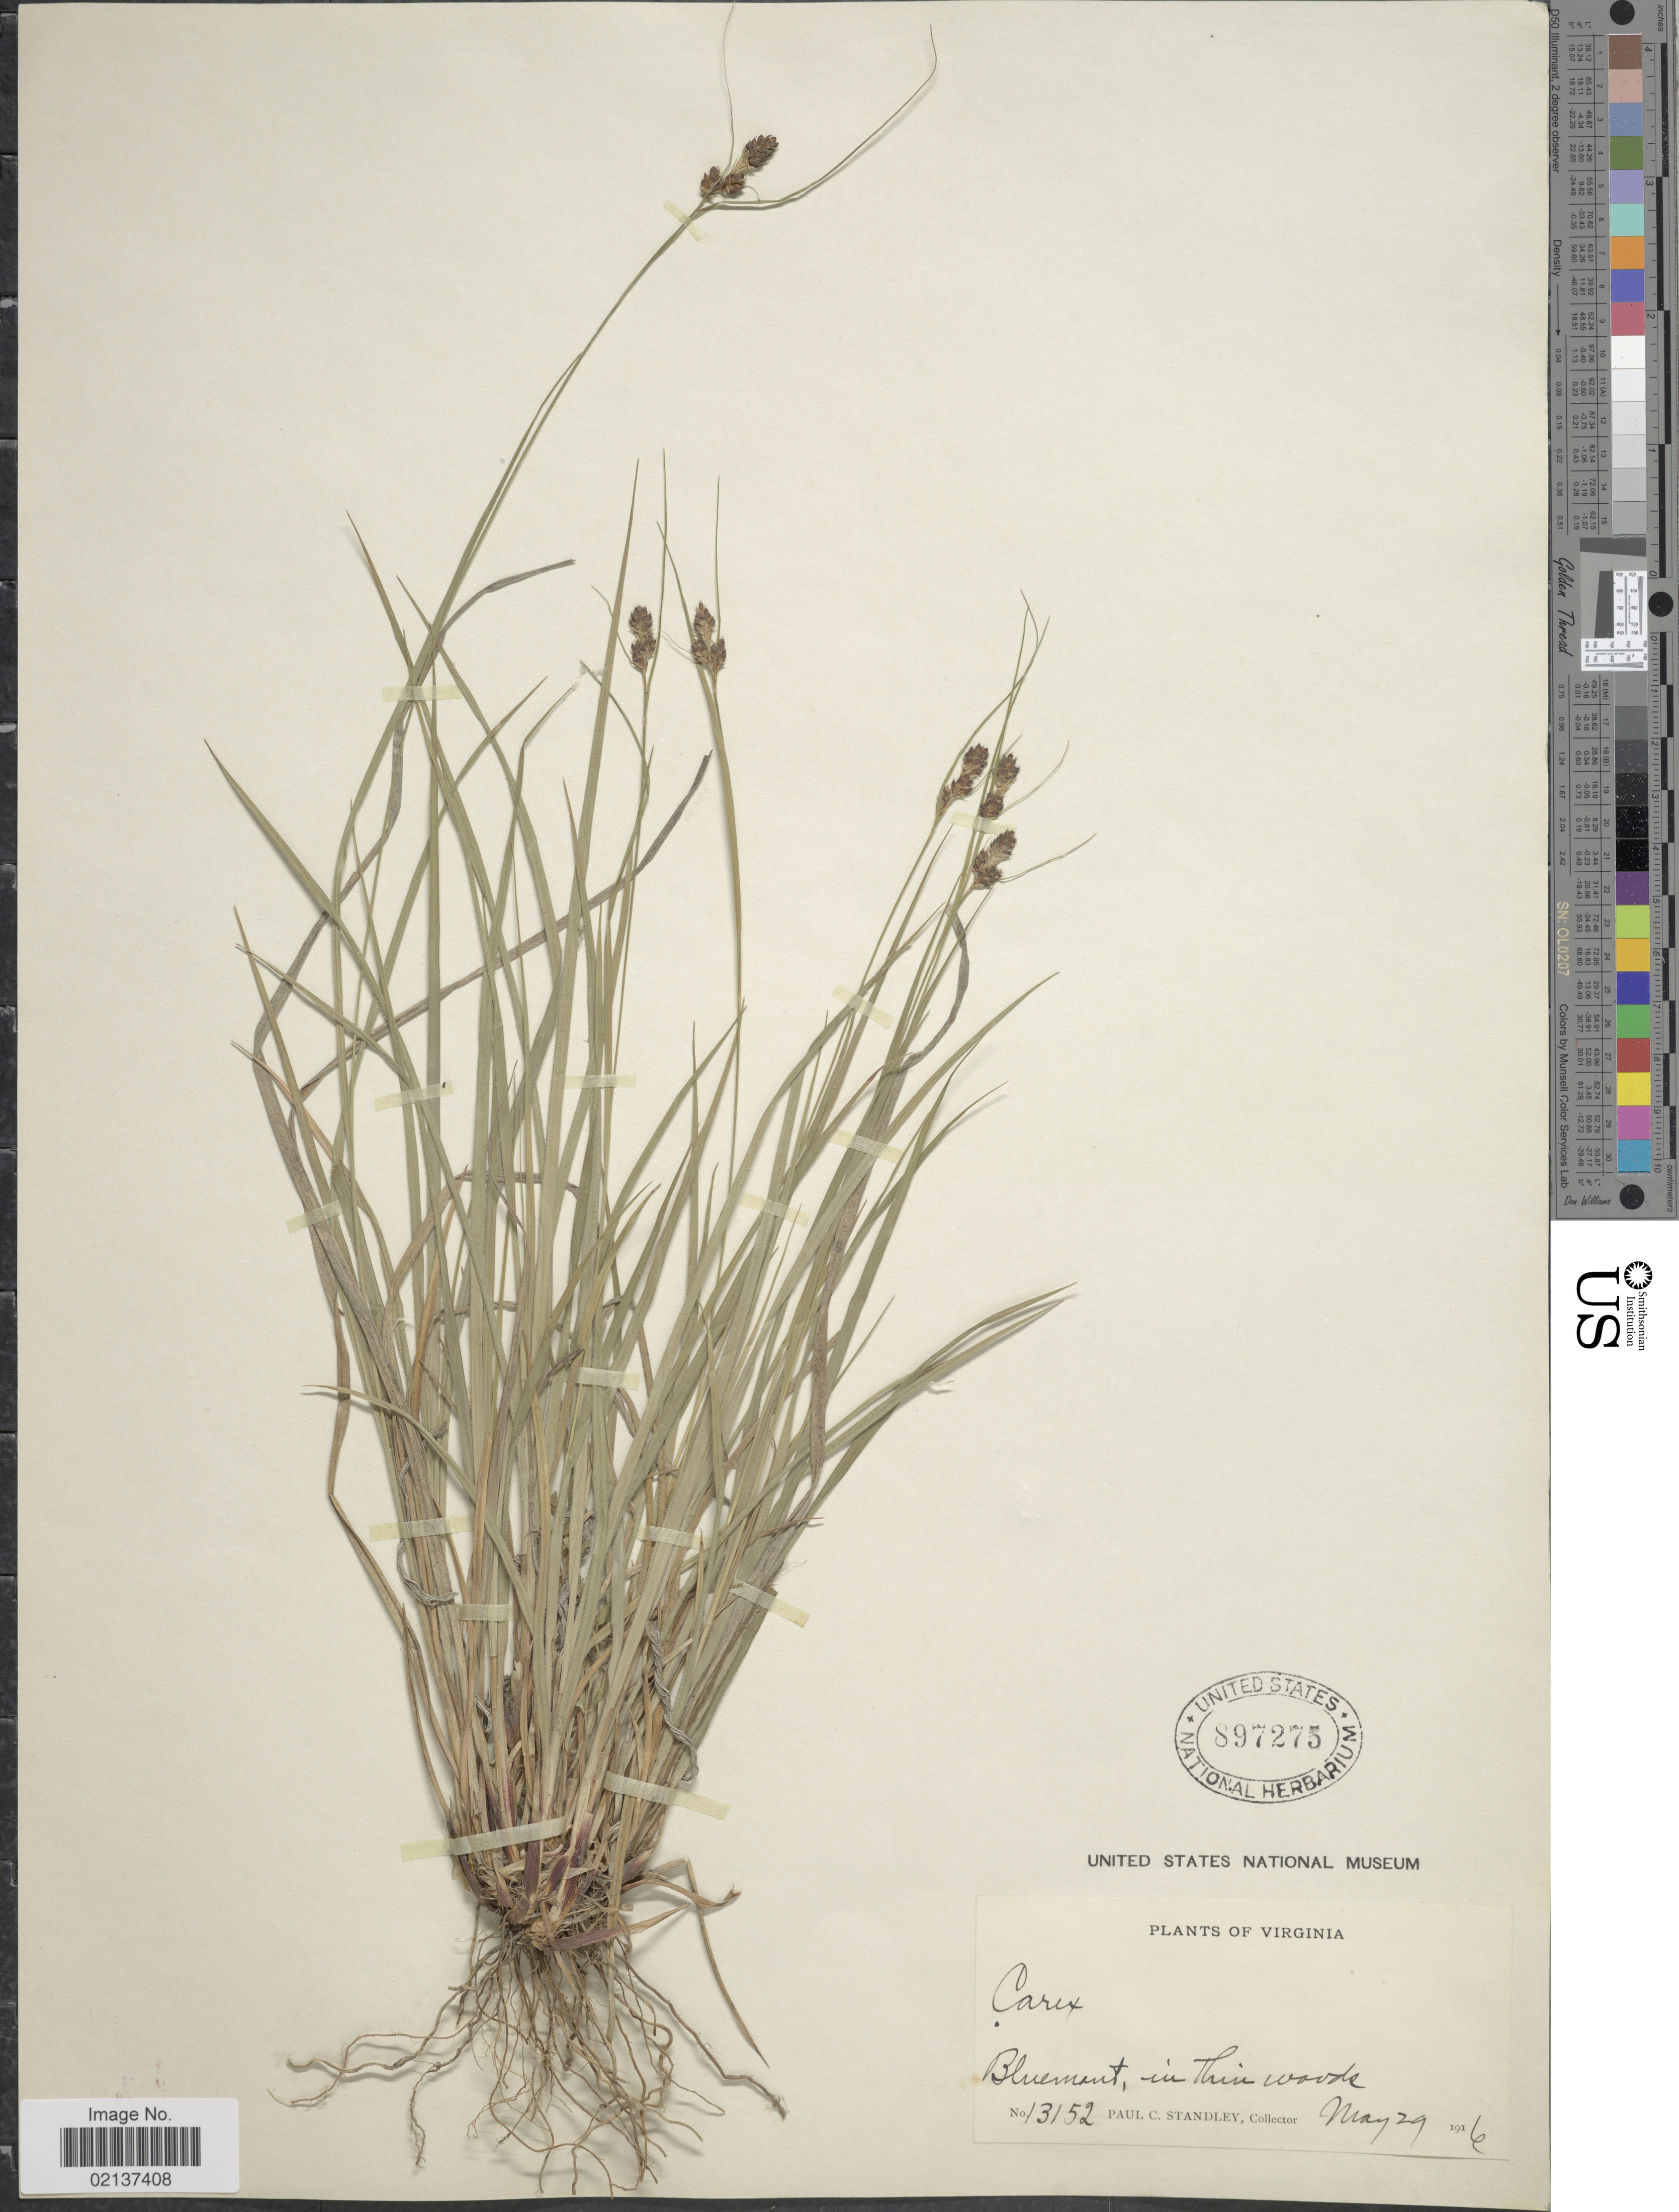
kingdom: Plantae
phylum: Tracheophyta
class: Liliopsida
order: Poales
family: Cyperaceae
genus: Carex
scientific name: Carex hirsutella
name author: Mack.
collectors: P. C. Standley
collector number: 13152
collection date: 1916-05-29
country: United States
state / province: Virginia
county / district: Loudoun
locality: Bluemont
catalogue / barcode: US 897275